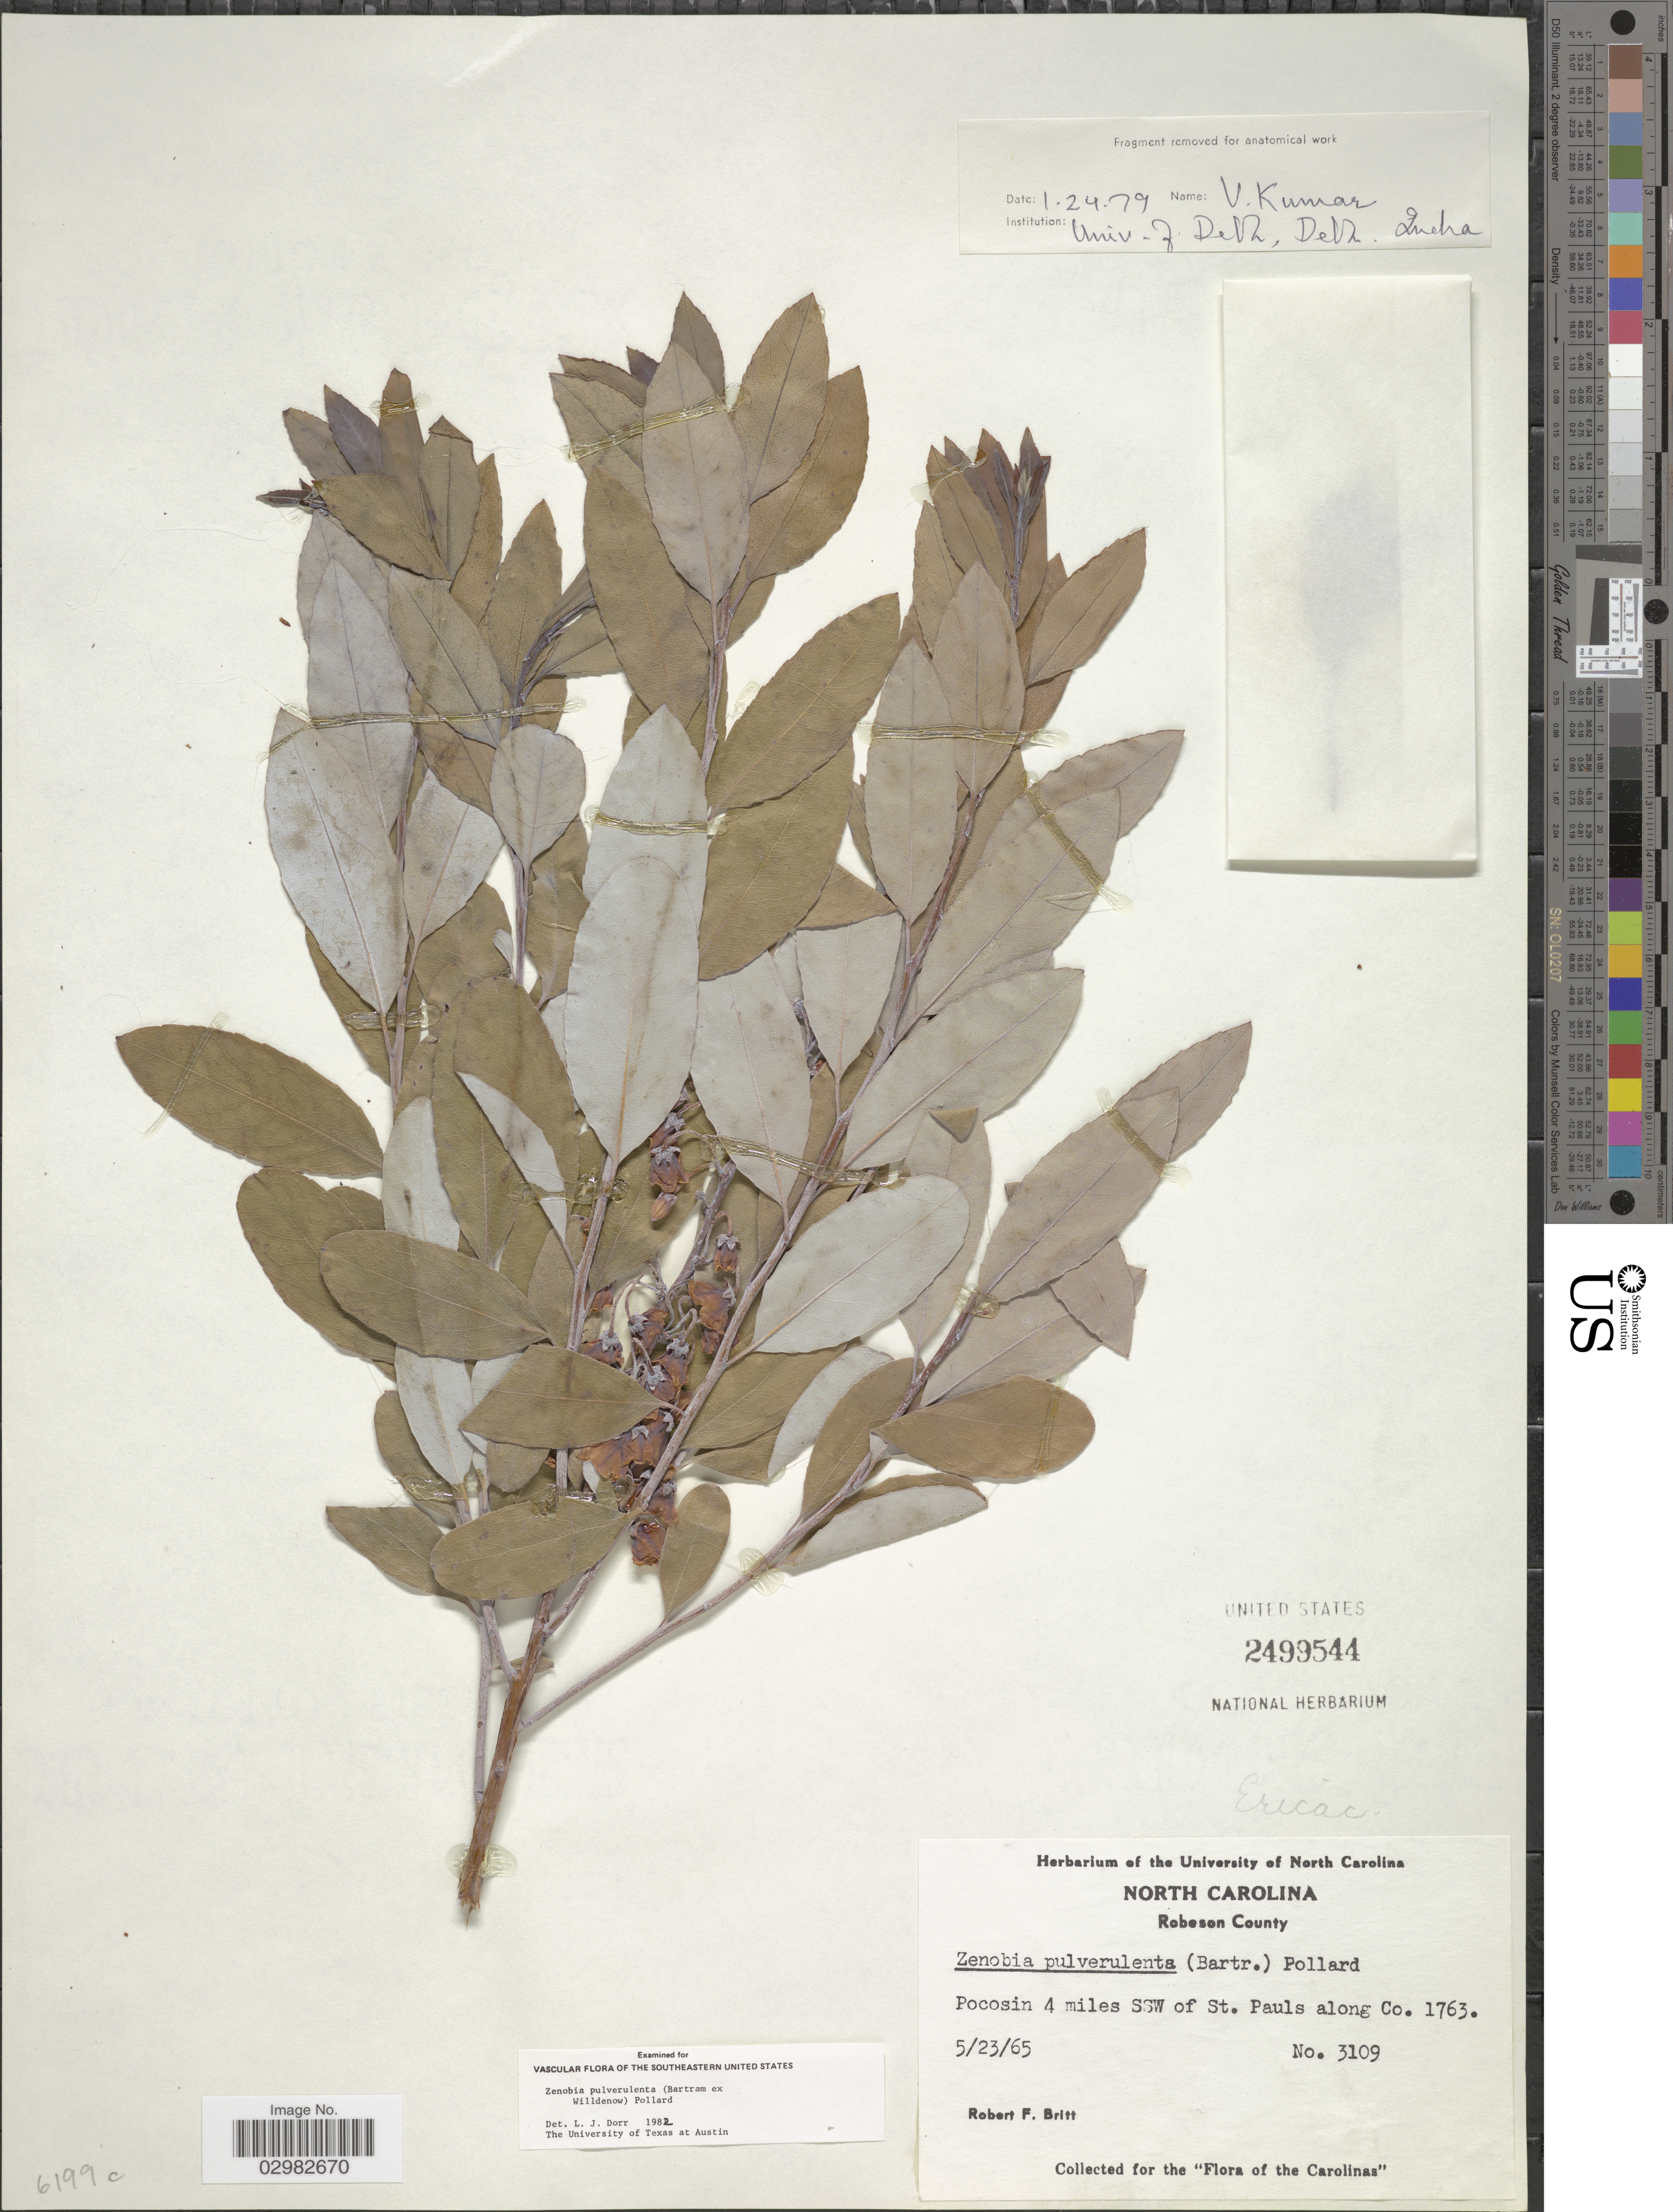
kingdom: Plantae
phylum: Tracheophyta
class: Magnoliopsida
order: Ericales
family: Ericaceae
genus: Zenobia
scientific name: Zenobia pulverulenta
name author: (W. Bartram ex Willd.) Pollard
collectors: R. Britt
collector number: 3109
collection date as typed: Transcribed d/m/y: 23/5/65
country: United States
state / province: North Carolina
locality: Robeson County, Pocosin 4 miles SSW of St. Pauls along Co. 1763.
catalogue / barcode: US 2499544